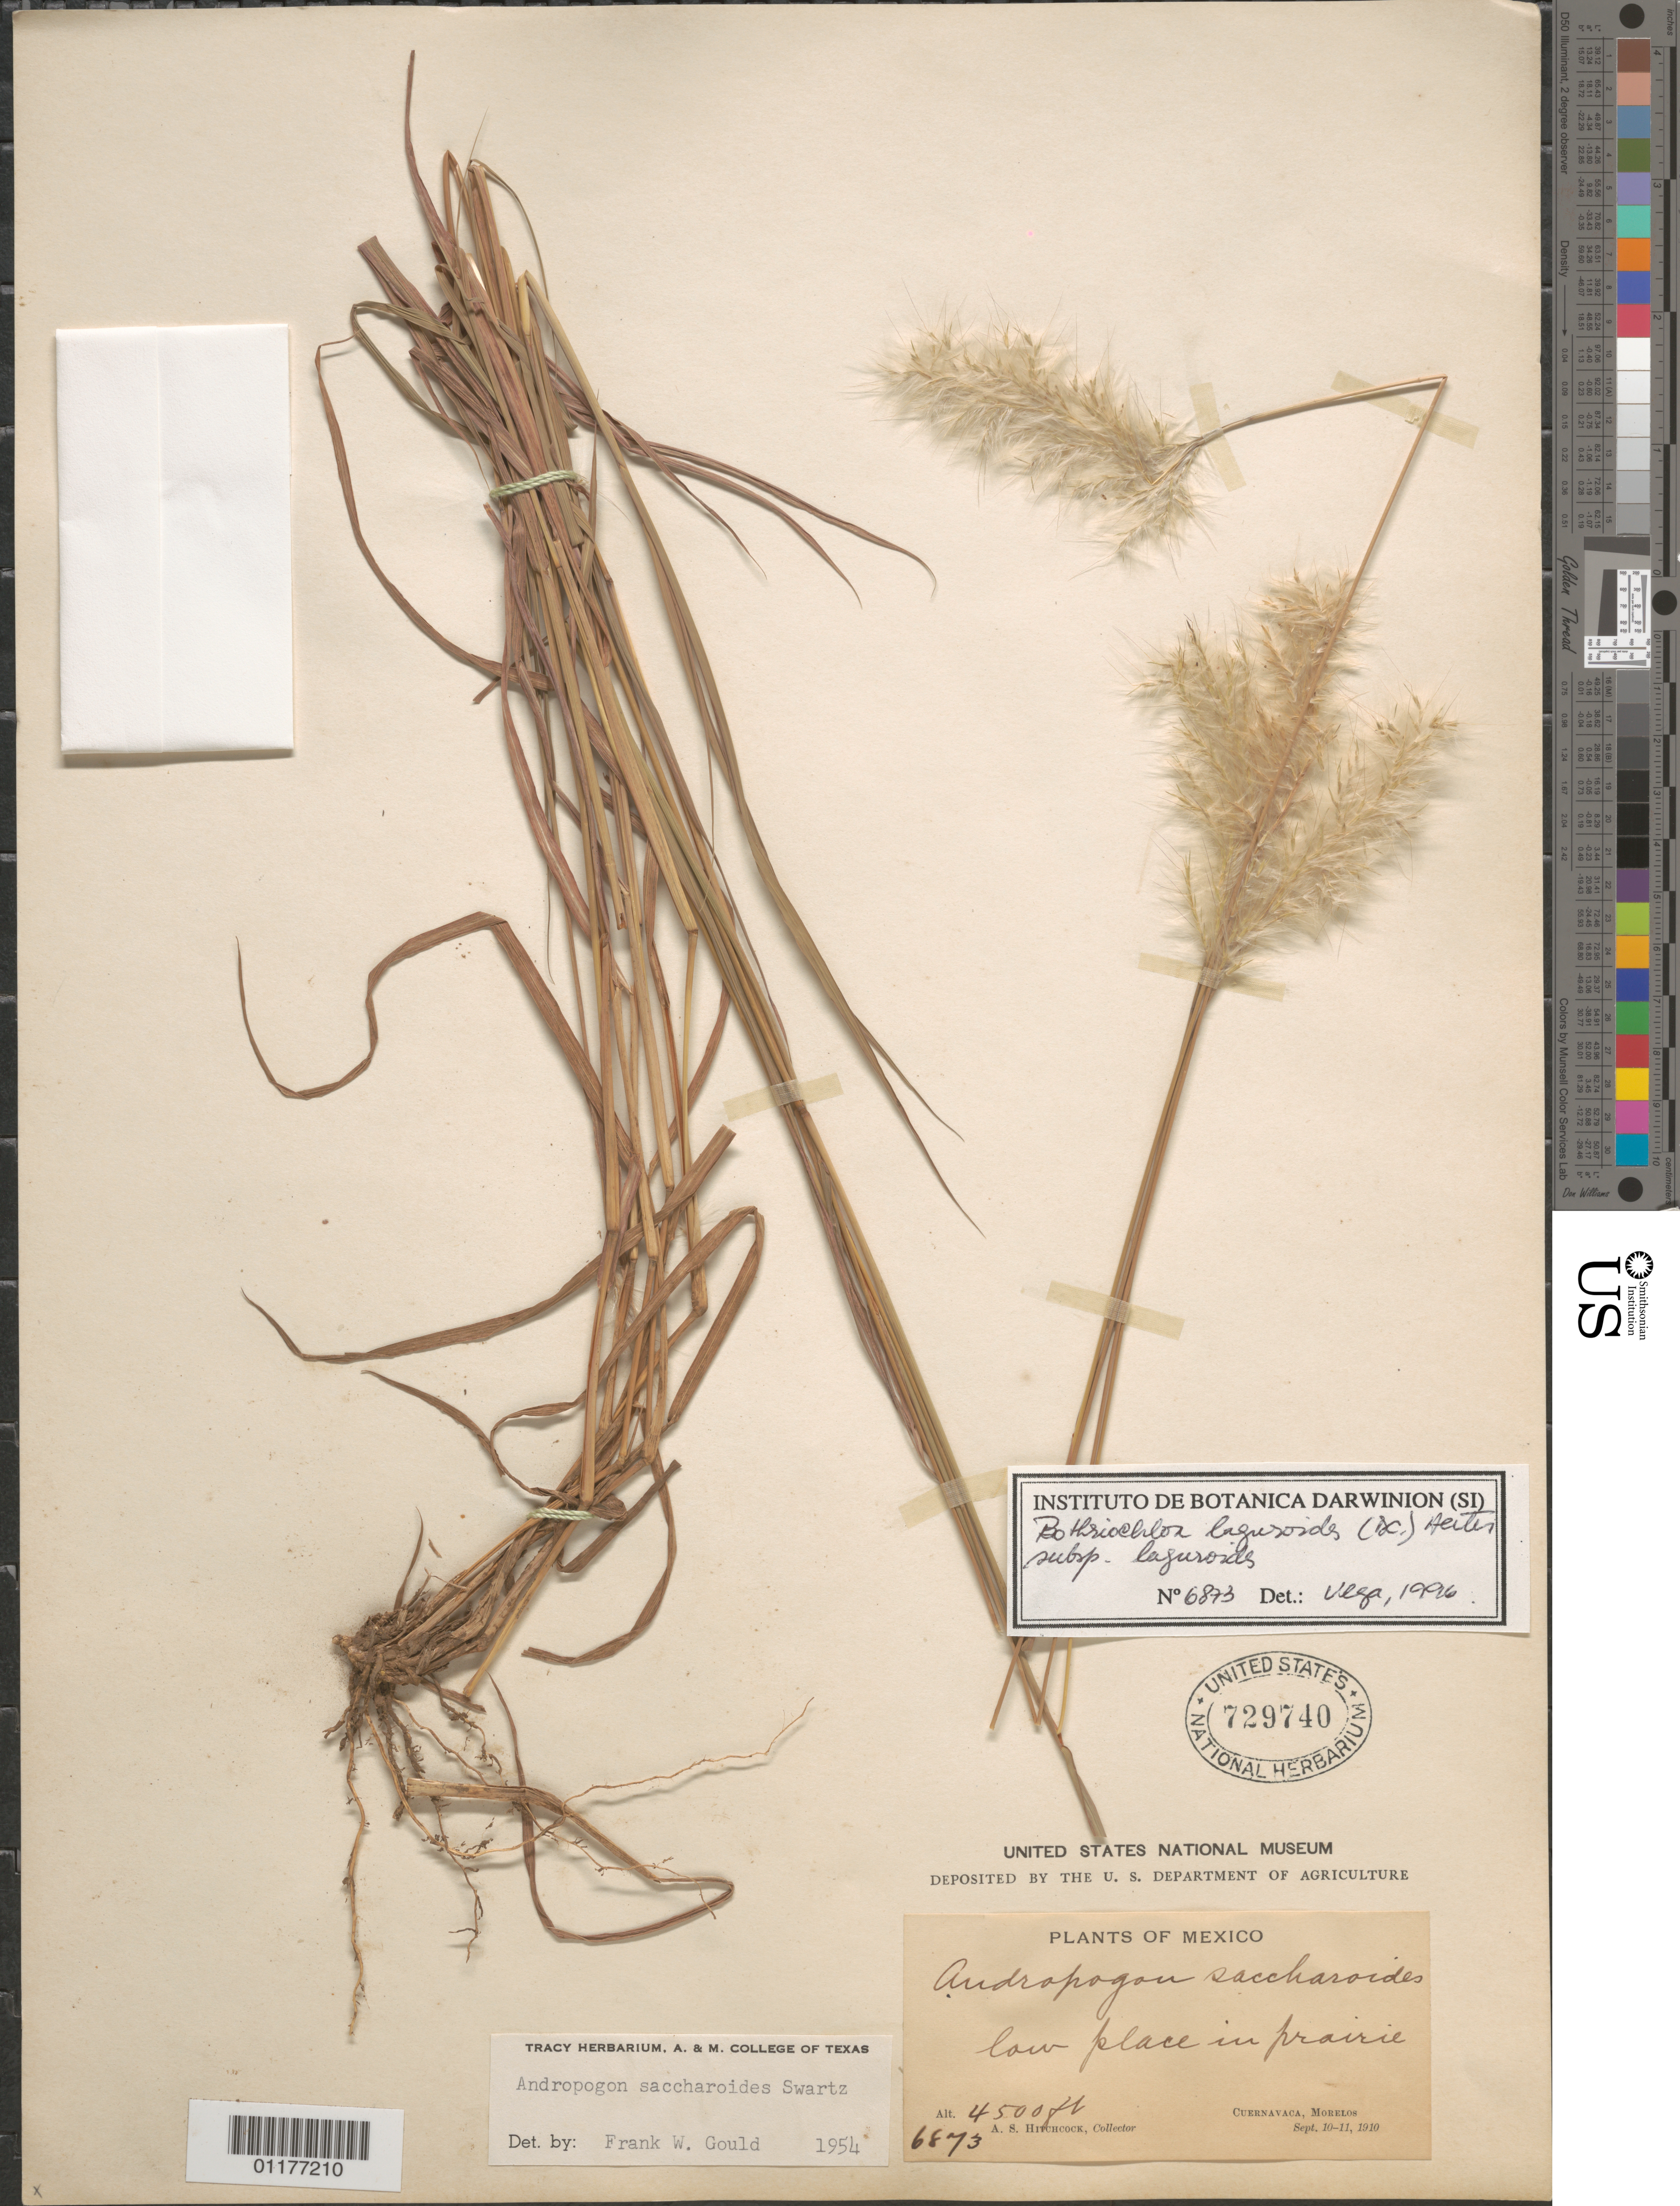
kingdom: Plantae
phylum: Tracheophyta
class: Liliopsida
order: Poales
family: Poaceae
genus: Bothriochloa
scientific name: Bothriochloa laguroides subsp. laguroides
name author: (DC.) Herter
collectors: A. S. Hitchcock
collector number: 6873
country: Mexico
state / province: Morelos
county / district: Cuernavaca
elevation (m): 1372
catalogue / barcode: US 729740